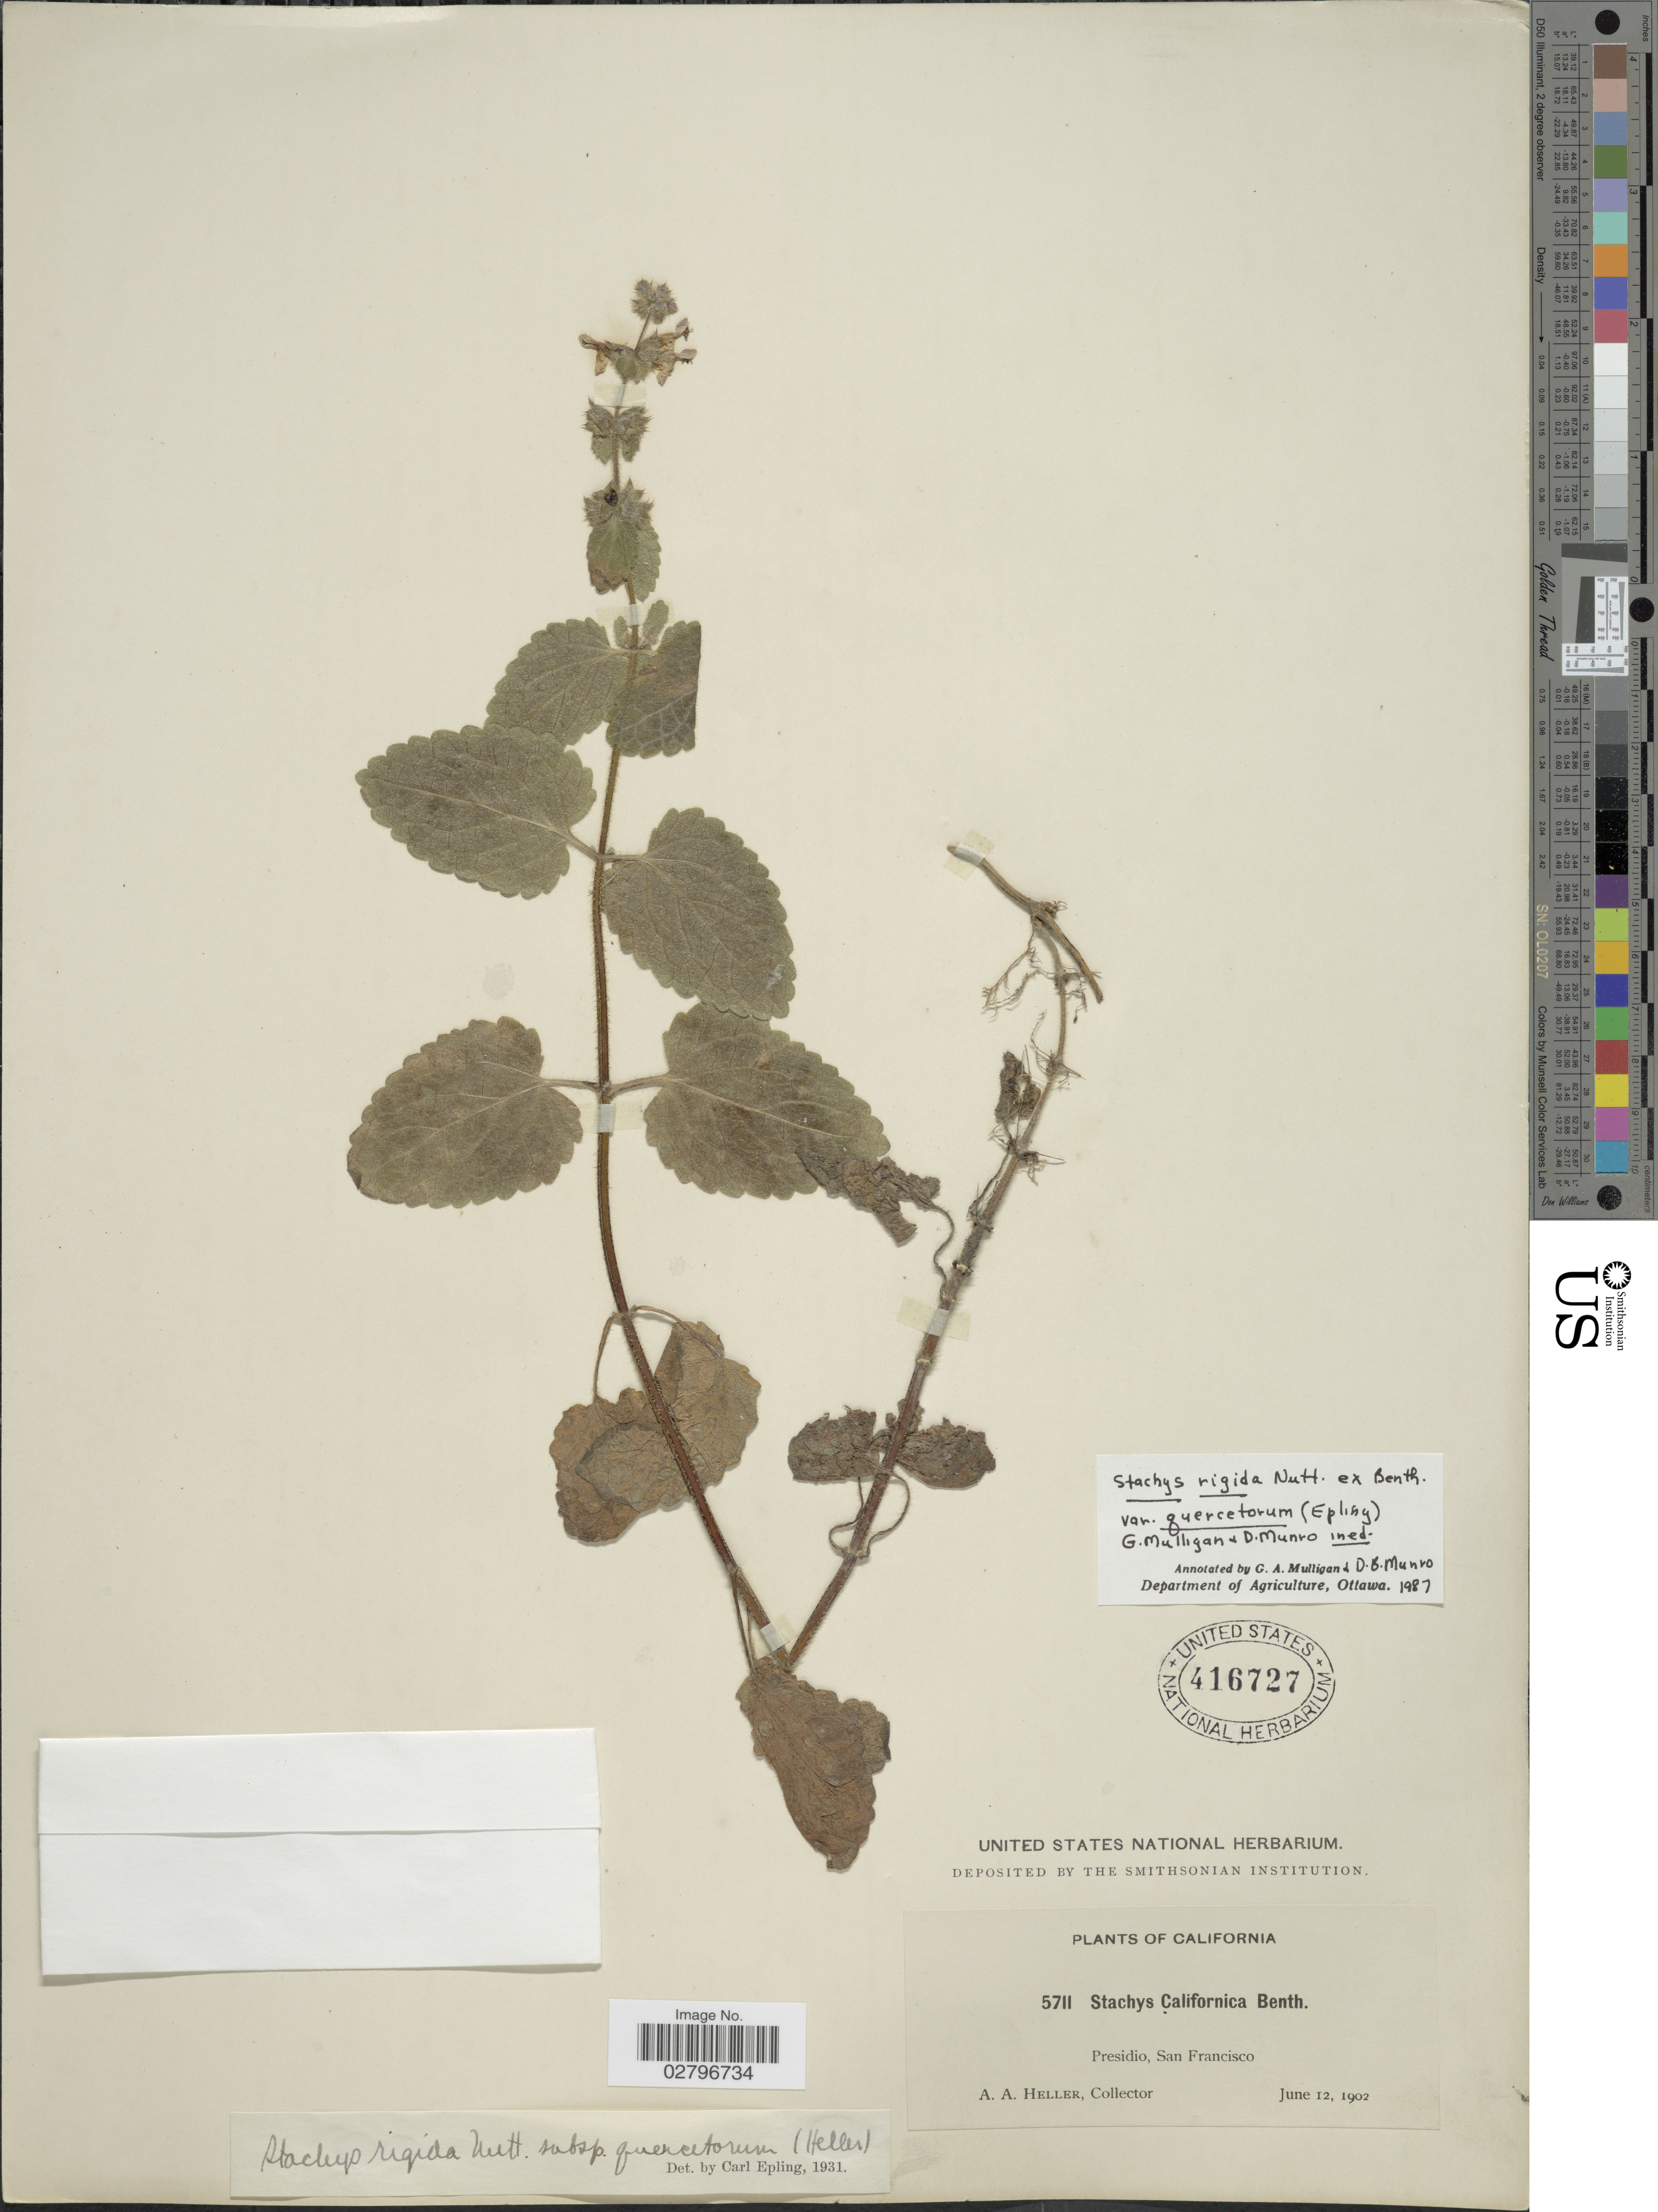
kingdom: Plantae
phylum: Tracheophyta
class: Magnoliopsida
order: Lamiales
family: Lamiaceae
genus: Stachys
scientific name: Stachys rigida subsp. quercetorum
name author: (A. Heller) Epling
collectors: A. A. Heller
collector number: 5711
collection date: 1902-06-12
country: United States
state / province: California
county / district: San Francisco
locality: Presidio, San Francisco.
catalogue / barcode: US 416727